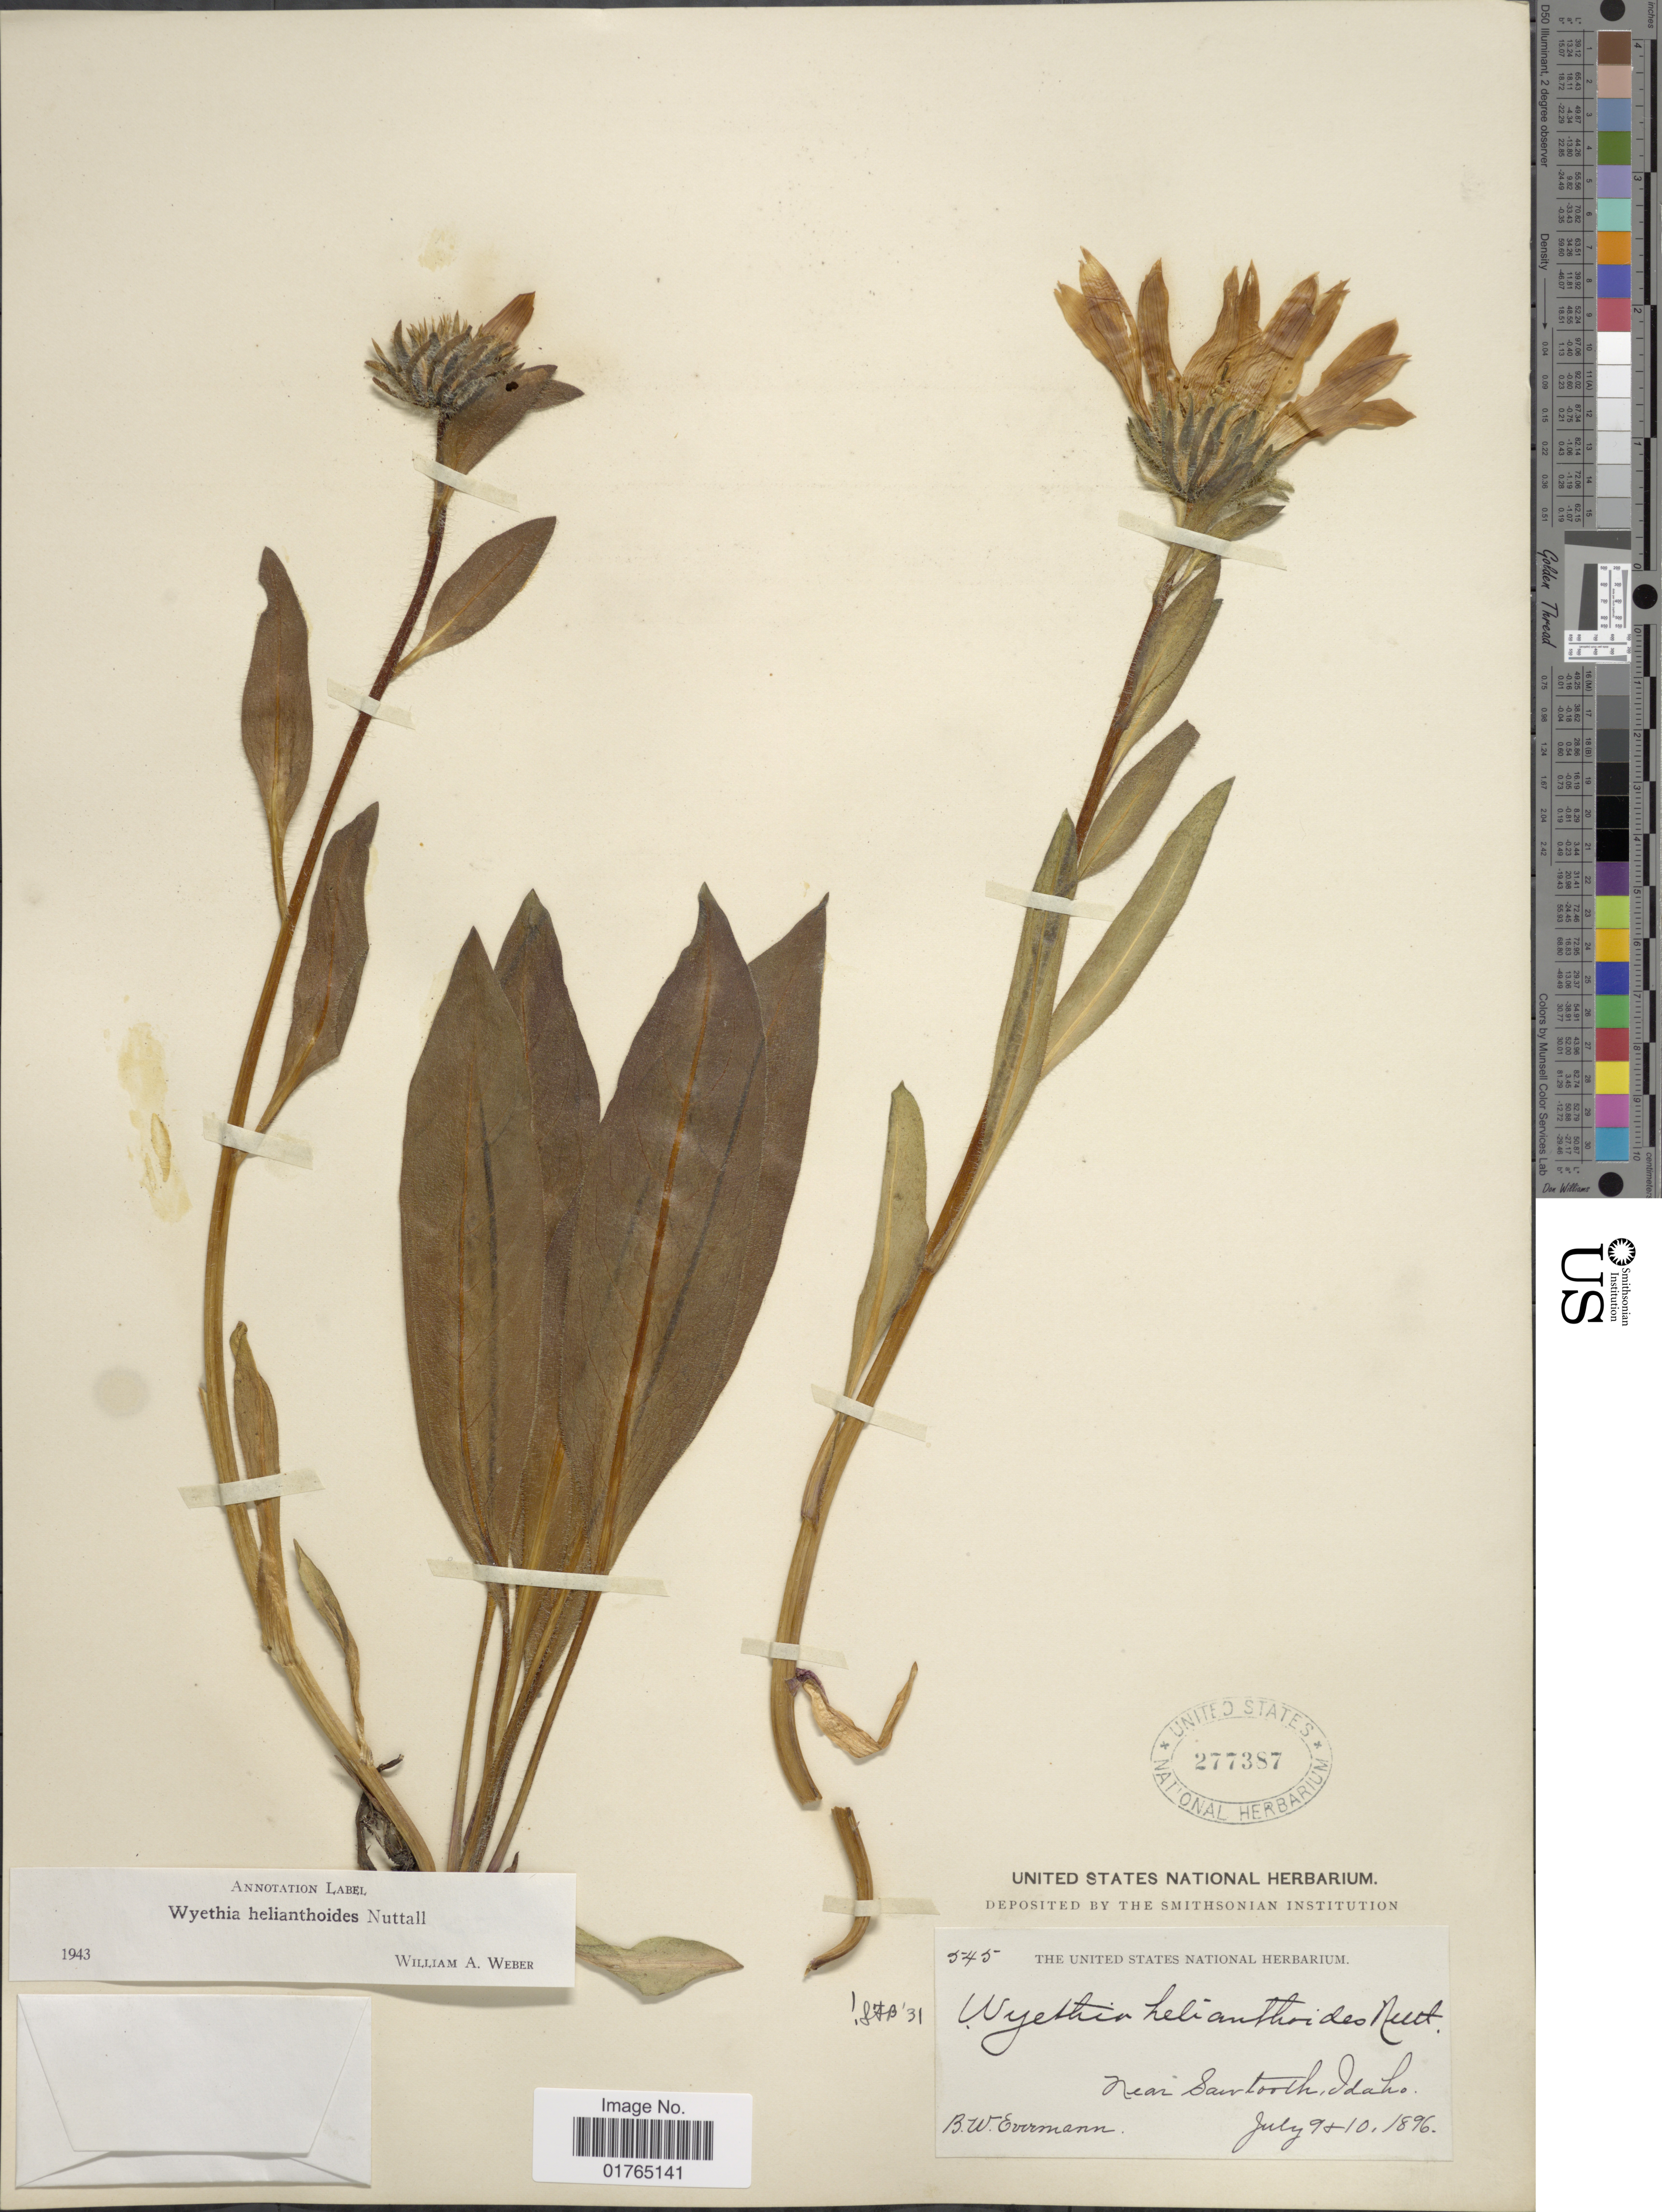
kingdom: Plantae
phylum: Tracheophyta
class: Magnoliopsida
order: Asterales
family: Asteraceae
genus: Wyethia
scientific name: Wyethia helianthoides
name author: Nutt.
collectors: B. W. Evermann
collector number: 545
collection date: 1896-07-09/1896-07-10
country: United States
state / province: Idaho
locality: Near Sawtooth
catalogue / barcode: US 277387